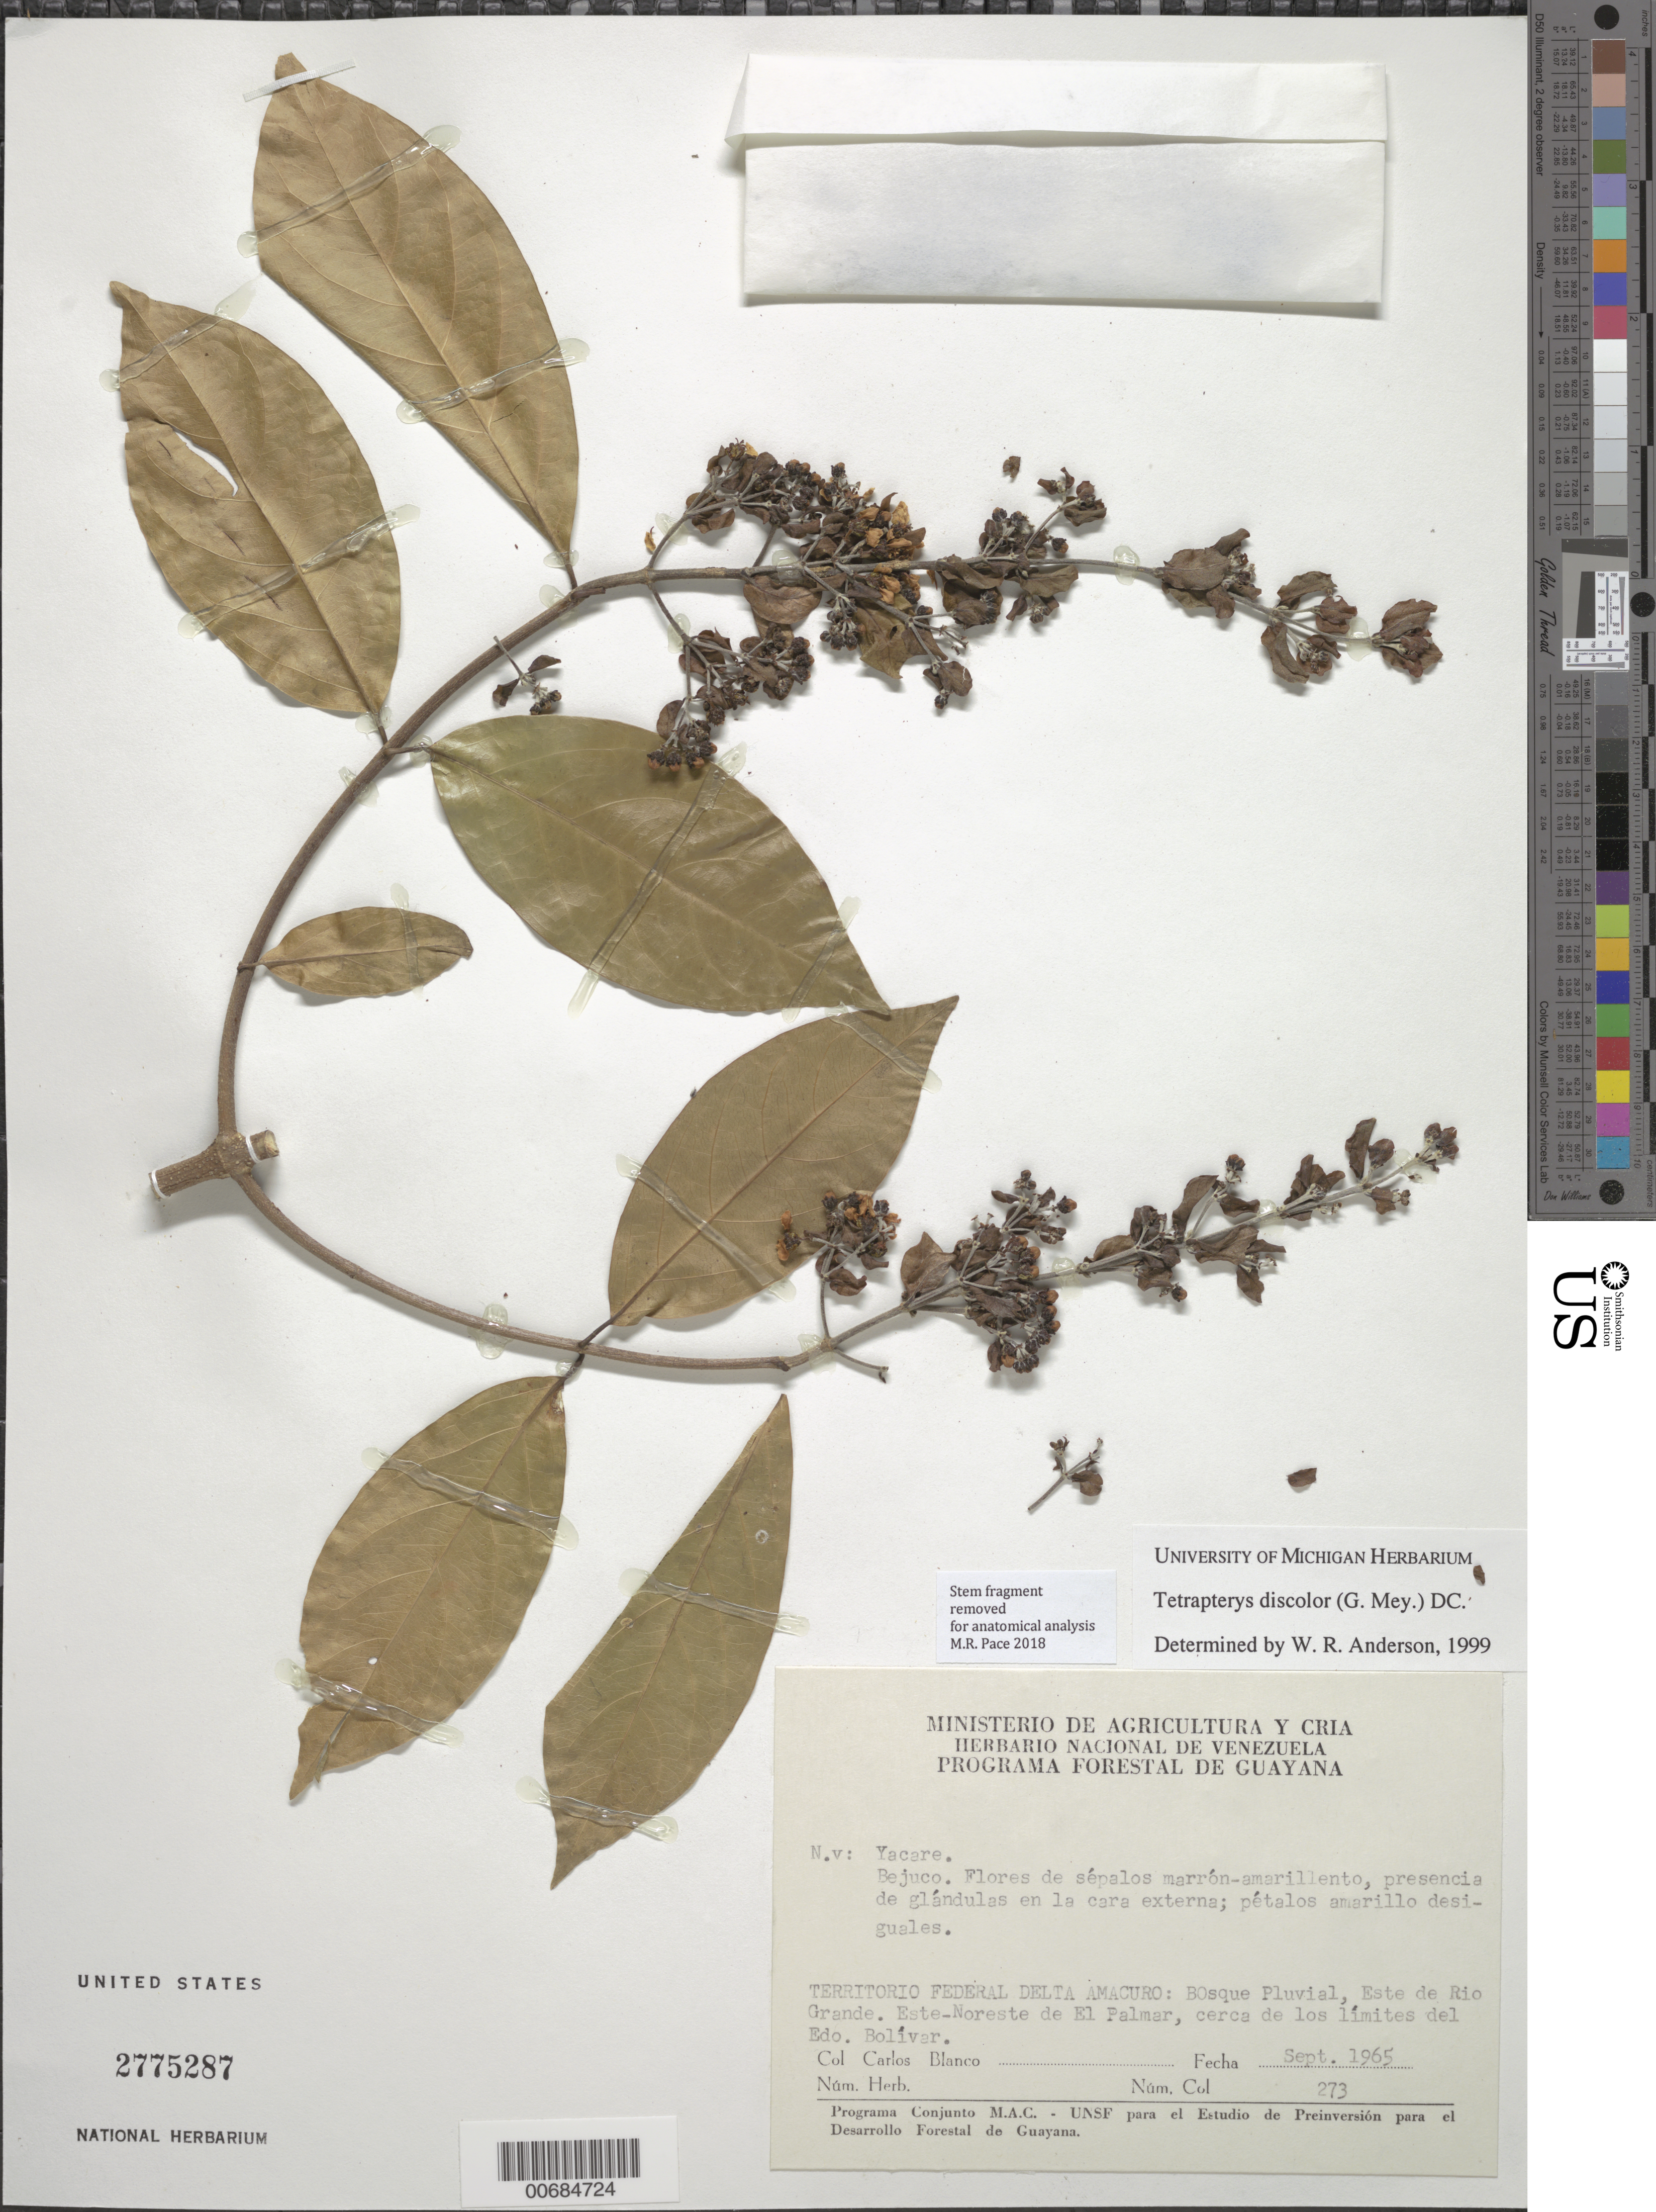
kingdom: Plantae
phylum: Tracheophyta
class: Magnoliopsida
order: Malpighiales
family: Malpighiaceae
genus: Tetrapterys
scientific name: Tetrapterys discolor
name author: (G. Mey.) DC.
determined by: Anderson, W. R., (MICH), University of Michigan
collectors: C. A. Blanco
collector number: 273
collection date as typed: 14-Sep-65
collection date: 1965-09-14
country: Venezuela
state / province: Delta Amacuro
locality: Río Grande, Este de; Este-Noreste de El Palmar, cerca de los limites del Estado Bolívar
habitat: Rainforest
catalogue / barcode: US 2775287